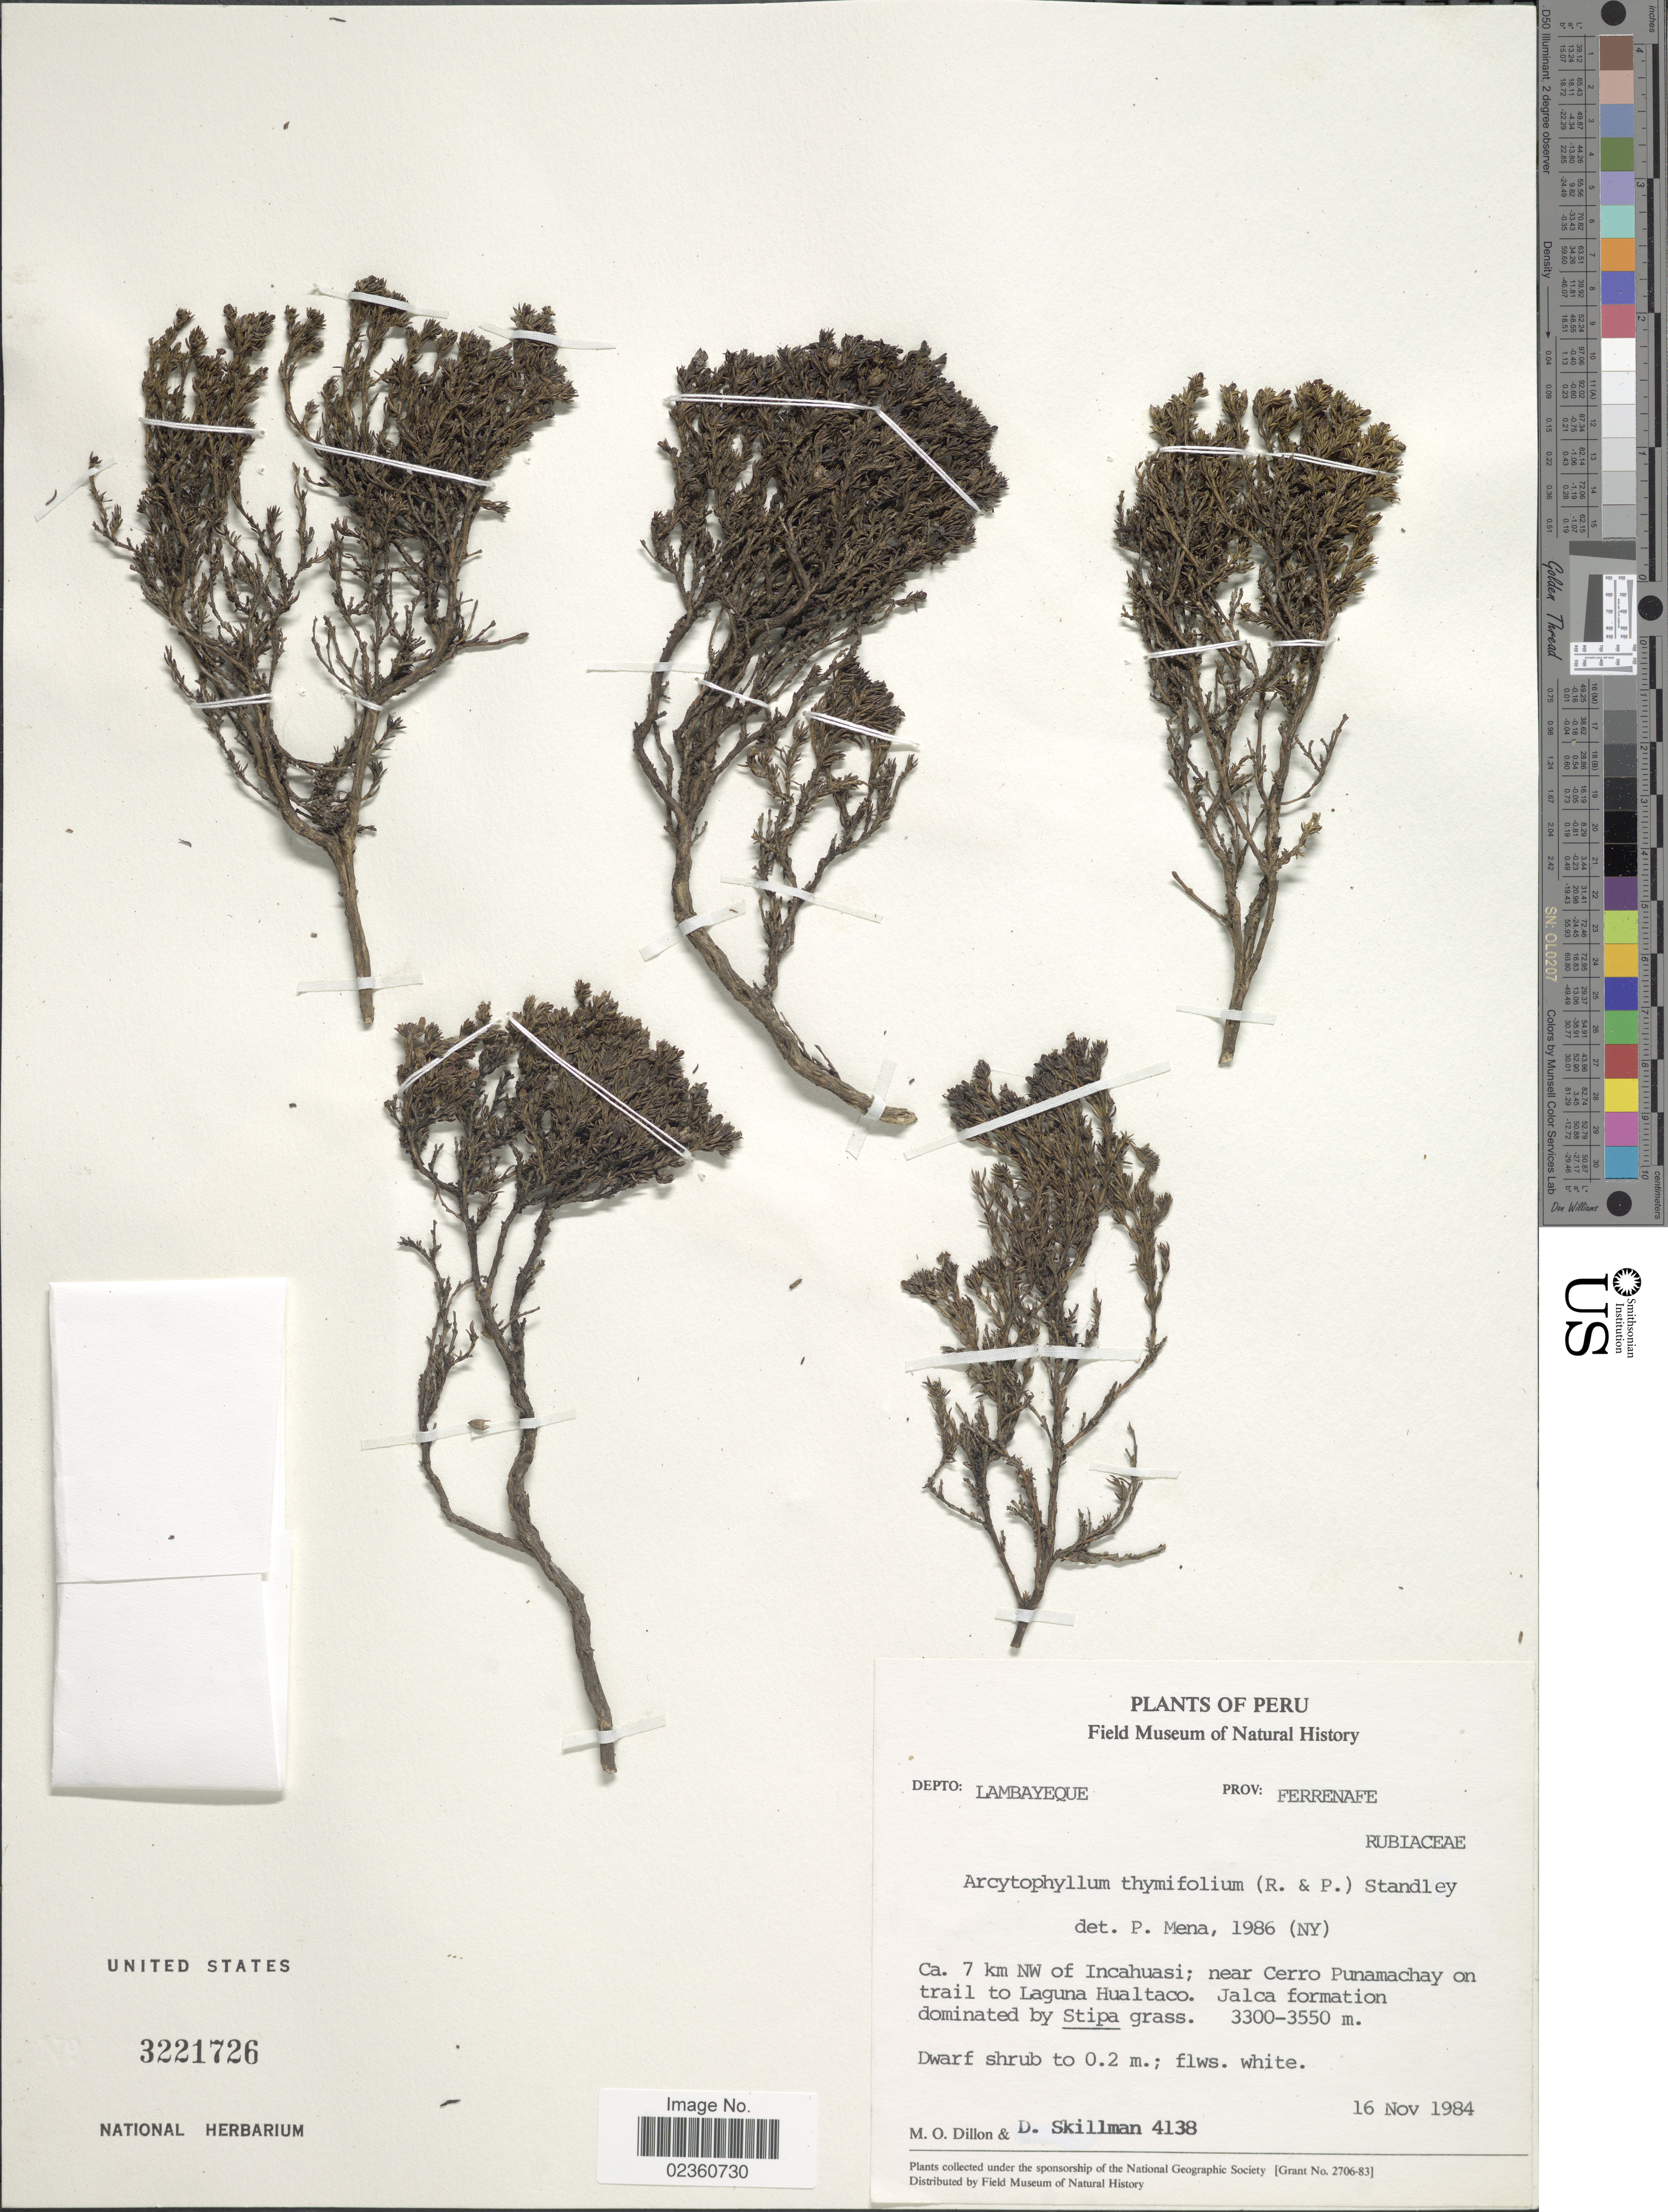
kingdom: Plantae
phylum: Tracheophyta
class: Magnoliopsida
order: Gentianales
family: Rubiaceae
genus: Arcytophyllum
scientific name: Arcytophyllum thymifolium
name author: (Ruiz & Pav.) Standl.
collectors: M. O. Dillon & D. Skillman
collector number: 4138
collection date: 1984-11-16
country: Peru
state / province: Lambayeque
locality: Depto. Lambayeque, Prov. Ferrenafe, Ca. 7 km NW of Incahuasi; near Cerro Punamachay on trail to Laguna Hualtaco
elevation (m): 3300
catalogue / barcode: US 3221726